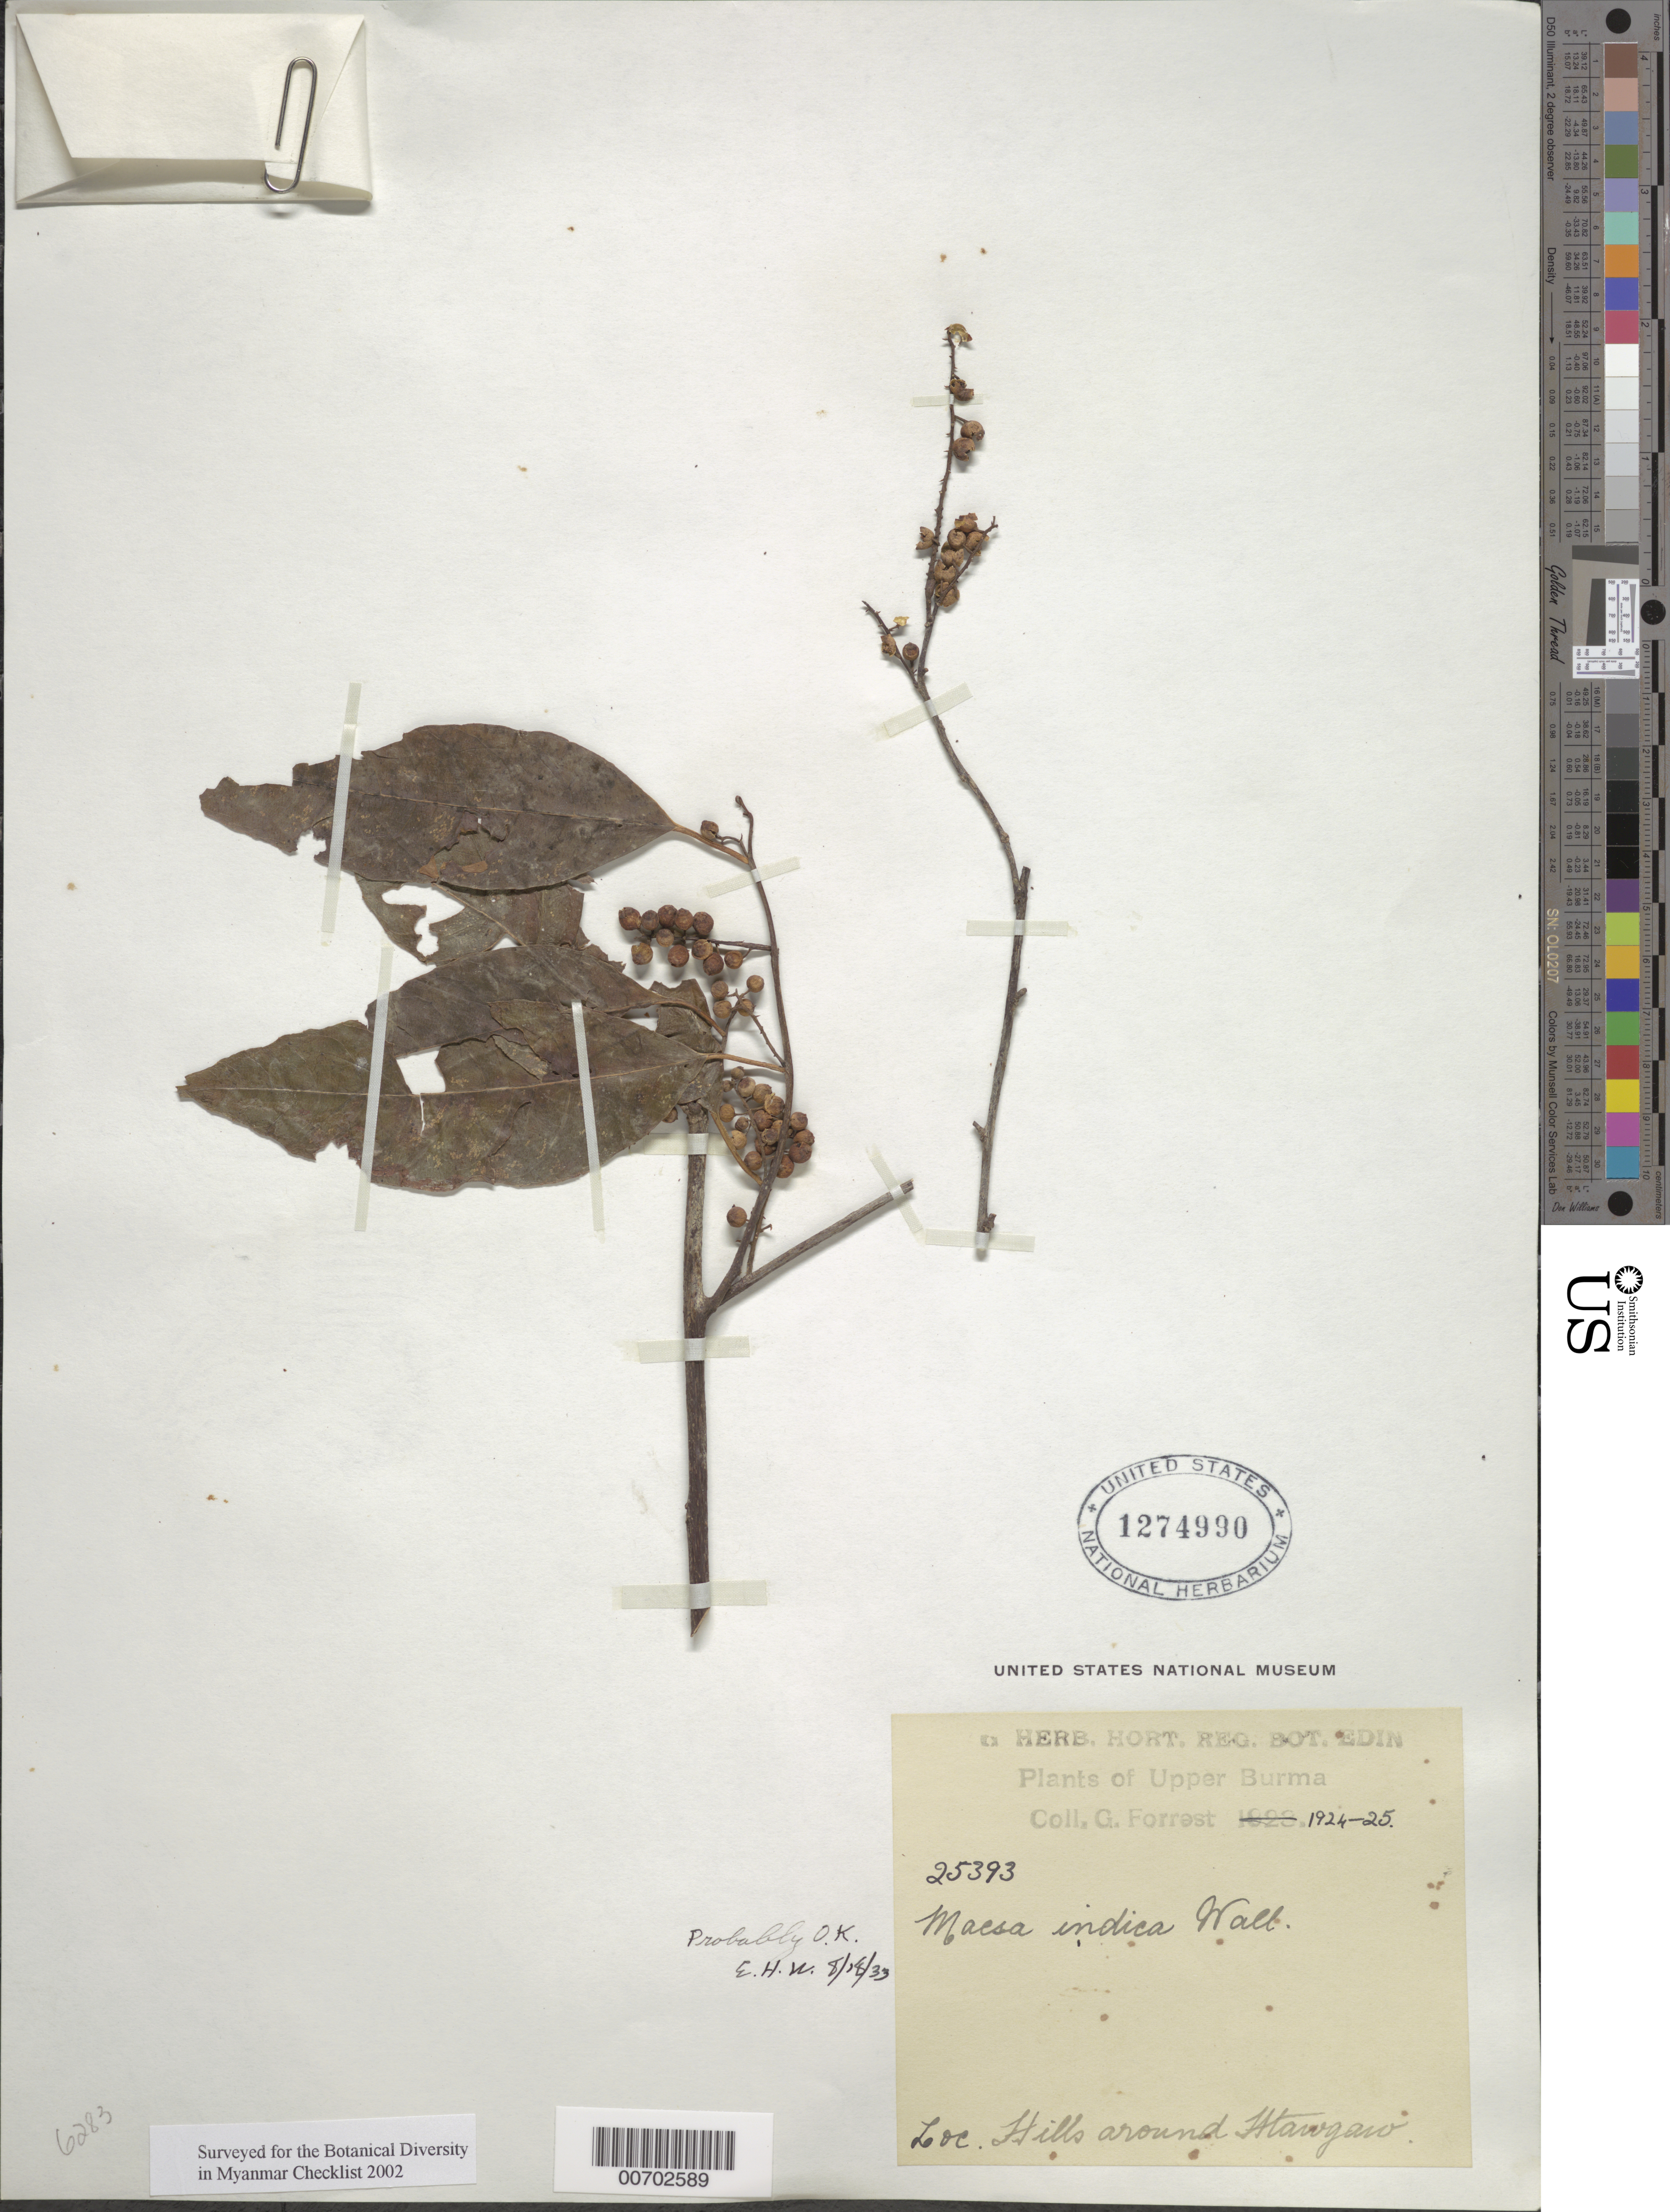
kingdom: Plantae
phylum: Tracheophyta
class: Magnoliopsida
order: Ericales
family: Primulaceae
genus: Maesa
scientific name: Maesa indica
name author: (Roxb.) A. DC.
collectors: G. Forrest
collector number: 25393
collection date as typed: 1924 to -- --- 1925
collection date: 1924/1925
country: Myanmar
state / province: Kachin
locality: Htawgaw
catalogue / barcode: US 1274990